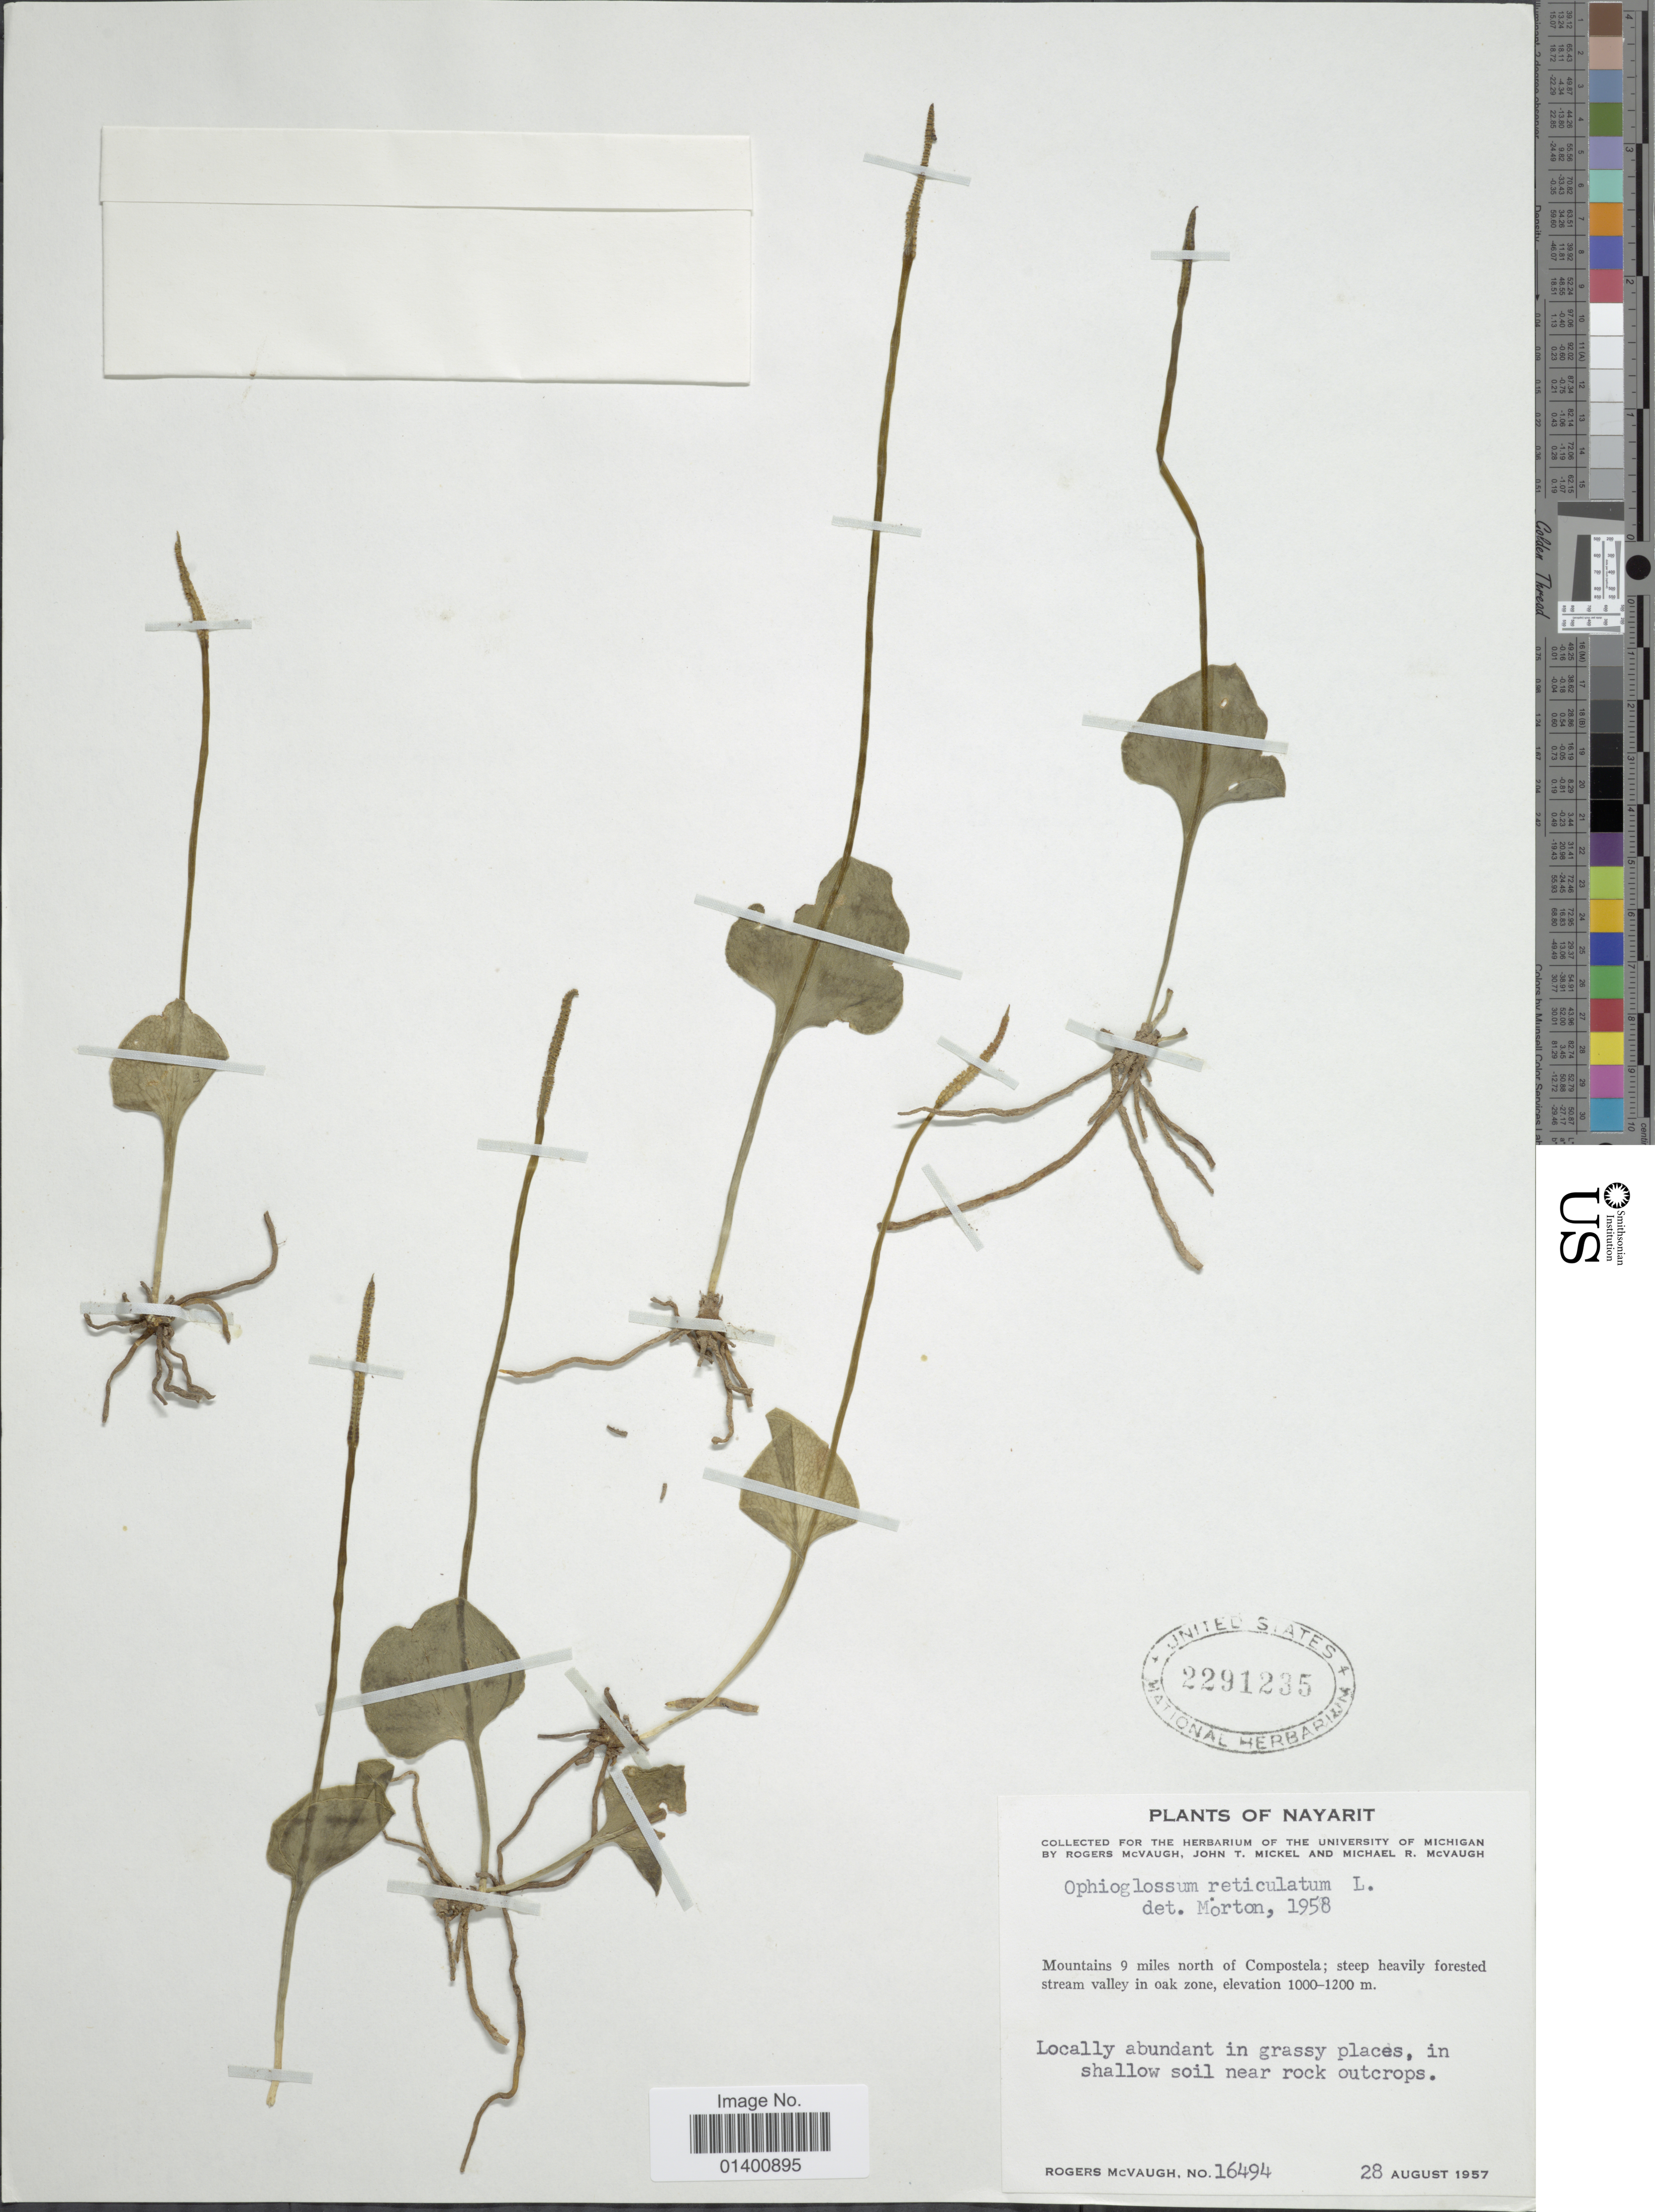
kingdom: Plantae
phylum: Tracheophyta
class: Polypodiopsida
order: Ophioglossales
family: Ophioglossaceae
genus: Ophioglossum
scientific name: Ophioglossum reticulatum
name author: L.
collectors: R. McVaugh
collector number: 16494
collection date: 1957-08-28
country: Mexico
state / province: Nayarit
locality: Mountains 9 miles north of Compostela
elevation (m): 1000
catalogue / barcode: US 2291235